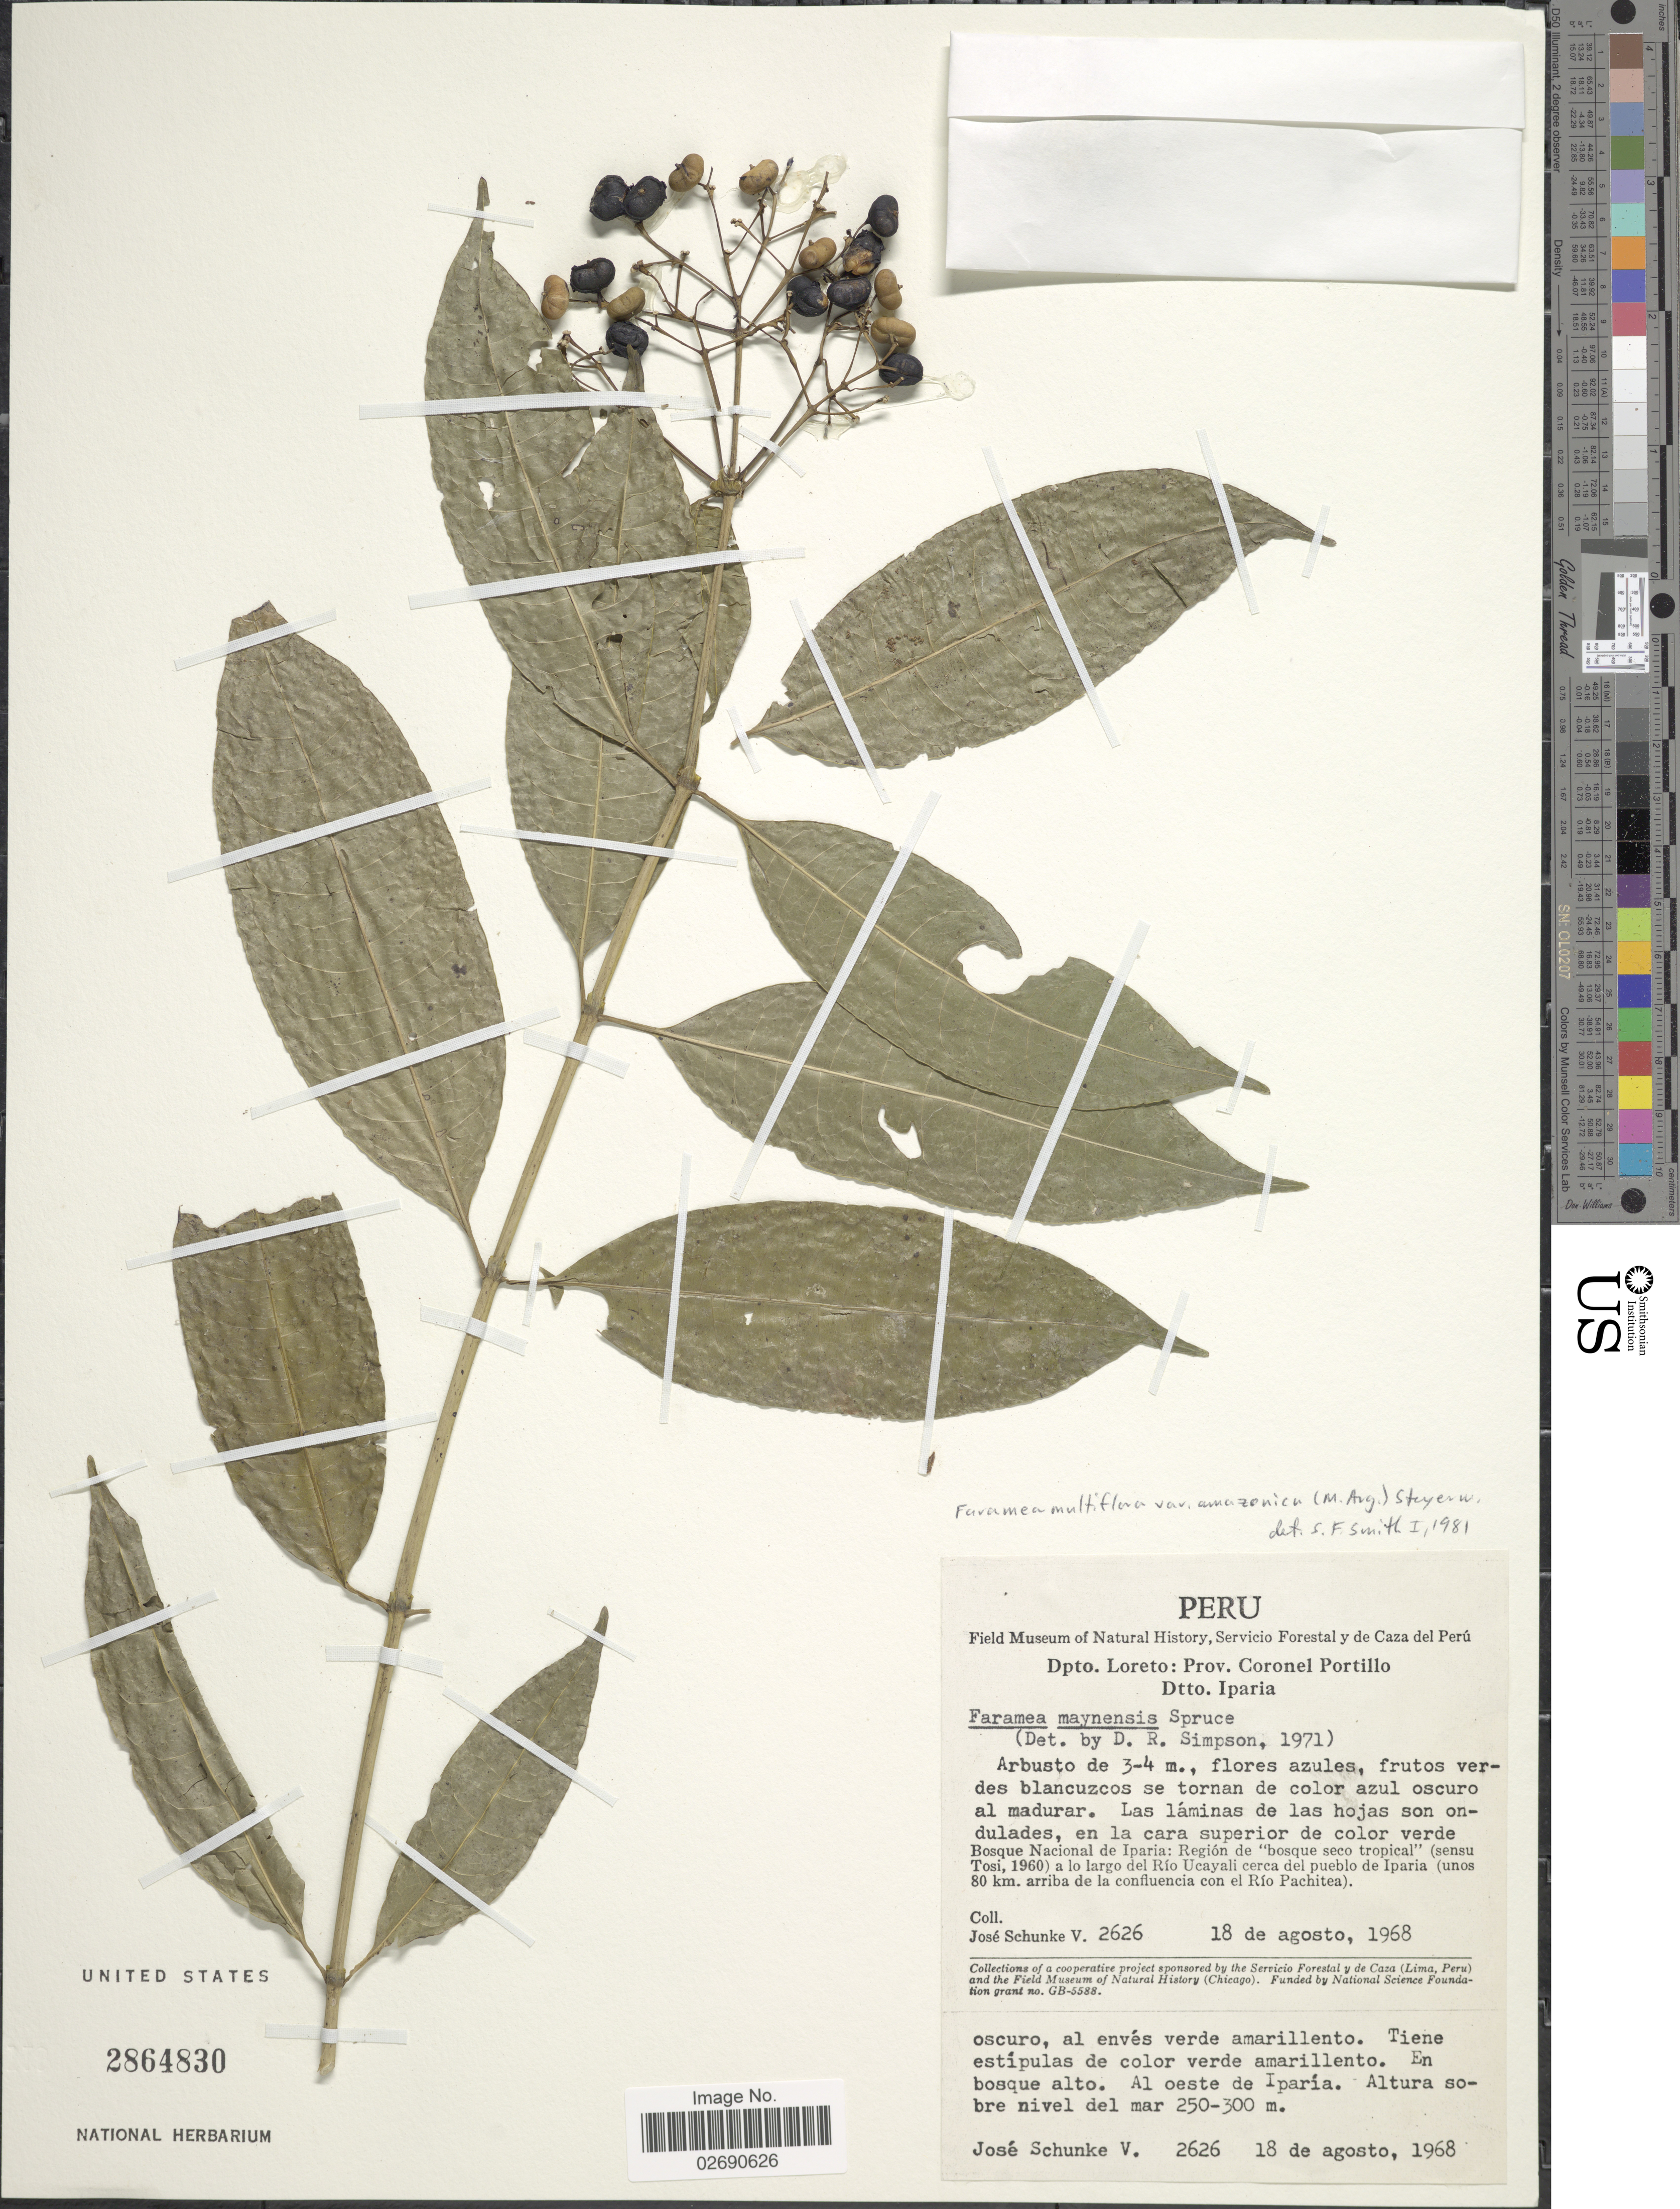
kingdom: Plantae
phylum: Tracheophyta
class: Magnoliopsida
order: Gentianales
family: Rubiaceae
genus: Faramea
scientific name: Faramea multiflora var. amazonica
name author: (Müll. Arg.) Steyerm.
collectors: J. Schunke Vigo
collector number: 2626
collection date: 1968-08-18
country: Peru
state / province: Loreto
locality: Dpto. Loreto: Prov. Coronel Portillo Dtto. Iparia. las láminas de las hojas son ondulades, en la cara superior de color verde. Bosque Nacional de Iparia: Región de 'bosque seco tropical' a lo largo del Río Ucayali cerca del pueblo de Iparia (unos 80 km arriba de la confluencia con el Río Pachitea). Al oeste de Iparía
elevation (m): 250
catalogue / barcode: US 2864830